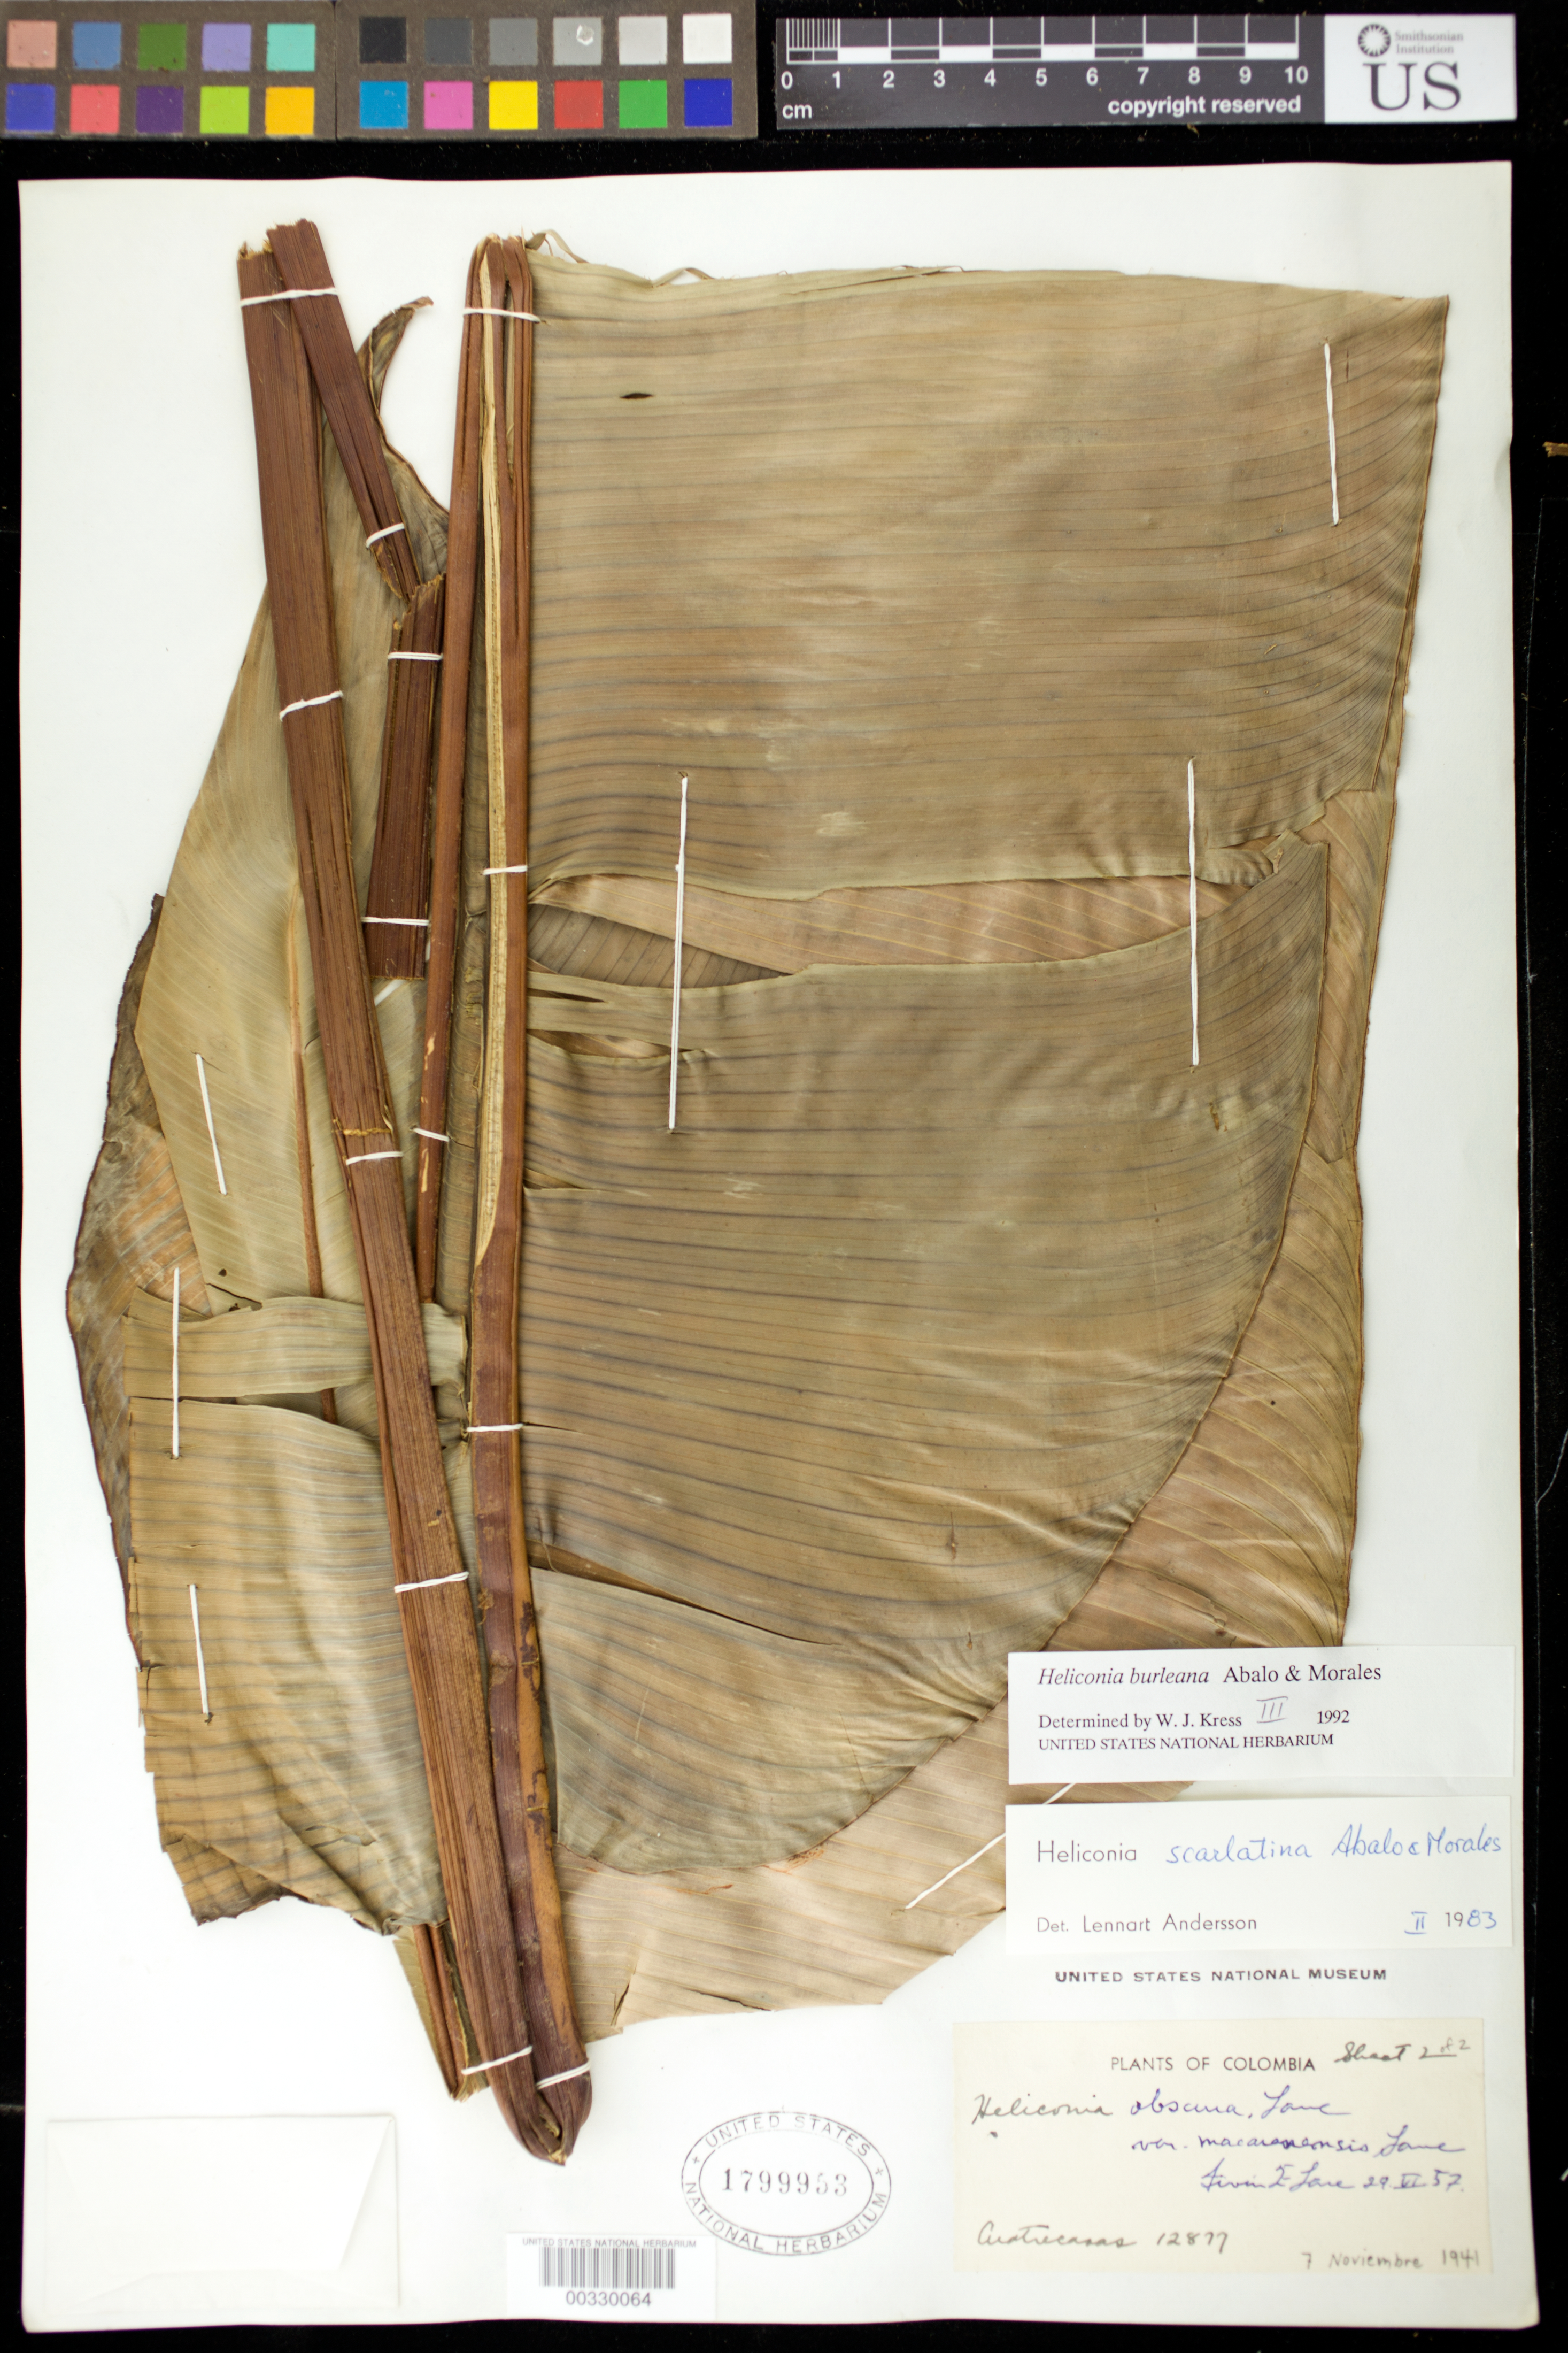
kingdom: Plantae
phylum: Tracheophyta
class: Liliopsida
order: Zingiberales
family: Heliconiaceae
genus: Heliconia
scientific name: Heliconia burleana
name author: Abalo & G. Morales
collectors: J. Cuatrecasas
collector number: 12877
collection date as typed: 07 Nov 1941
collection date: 1941-11-07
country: Colombia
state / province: Norte de Santander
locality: Cordillera Oriental, region of Sarare, Valley of Rio Margua, chief city of Rio Negro, slope n between El Amparo and La Mesa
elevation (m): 1400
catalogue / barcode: US 1799953